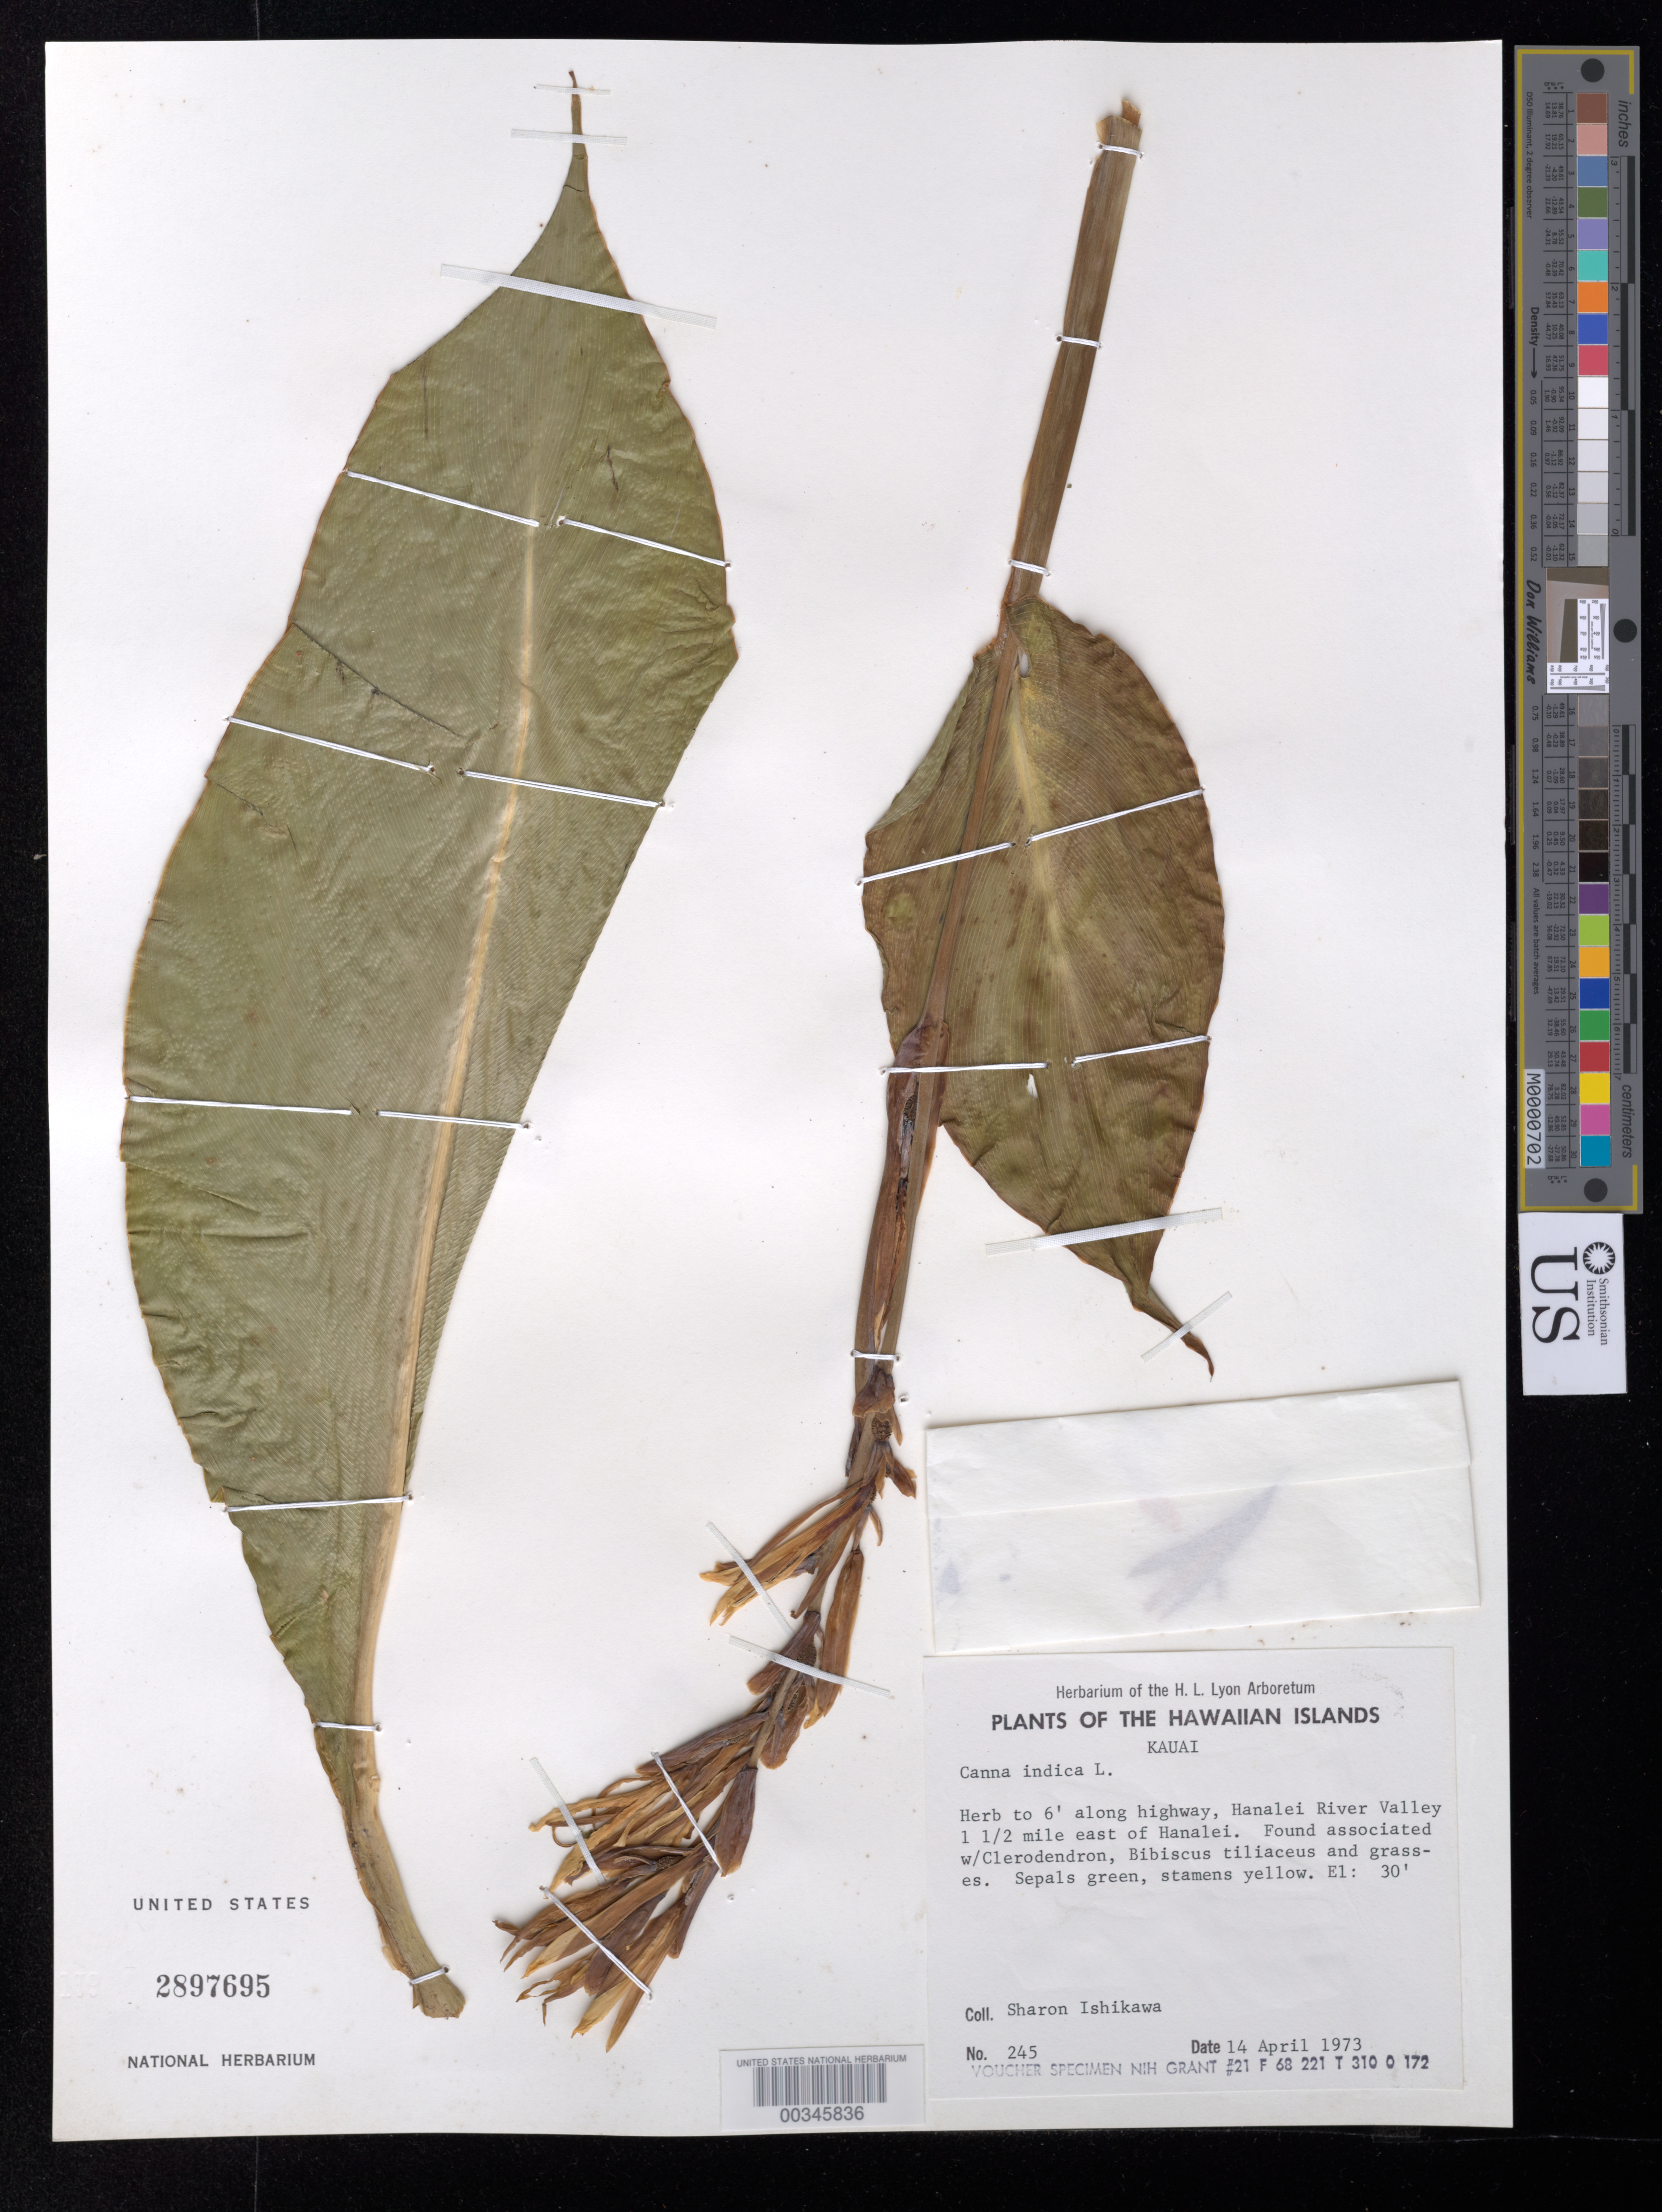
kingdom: Plantae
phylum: Tracheophyta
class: Liliopsida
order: Zingiberales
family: Cannaceae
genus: Canna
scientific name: Canna indica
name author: L.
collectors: S. Ishikawa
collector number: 245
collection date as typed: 14 Apr 1973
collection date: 1973-04-14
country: United States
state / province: Hawaii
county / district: Kauai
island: Kaua'i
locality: Along highway, Hanalei River Valley 1 1/2 mi E of Hanalei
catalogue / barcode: US 2897695